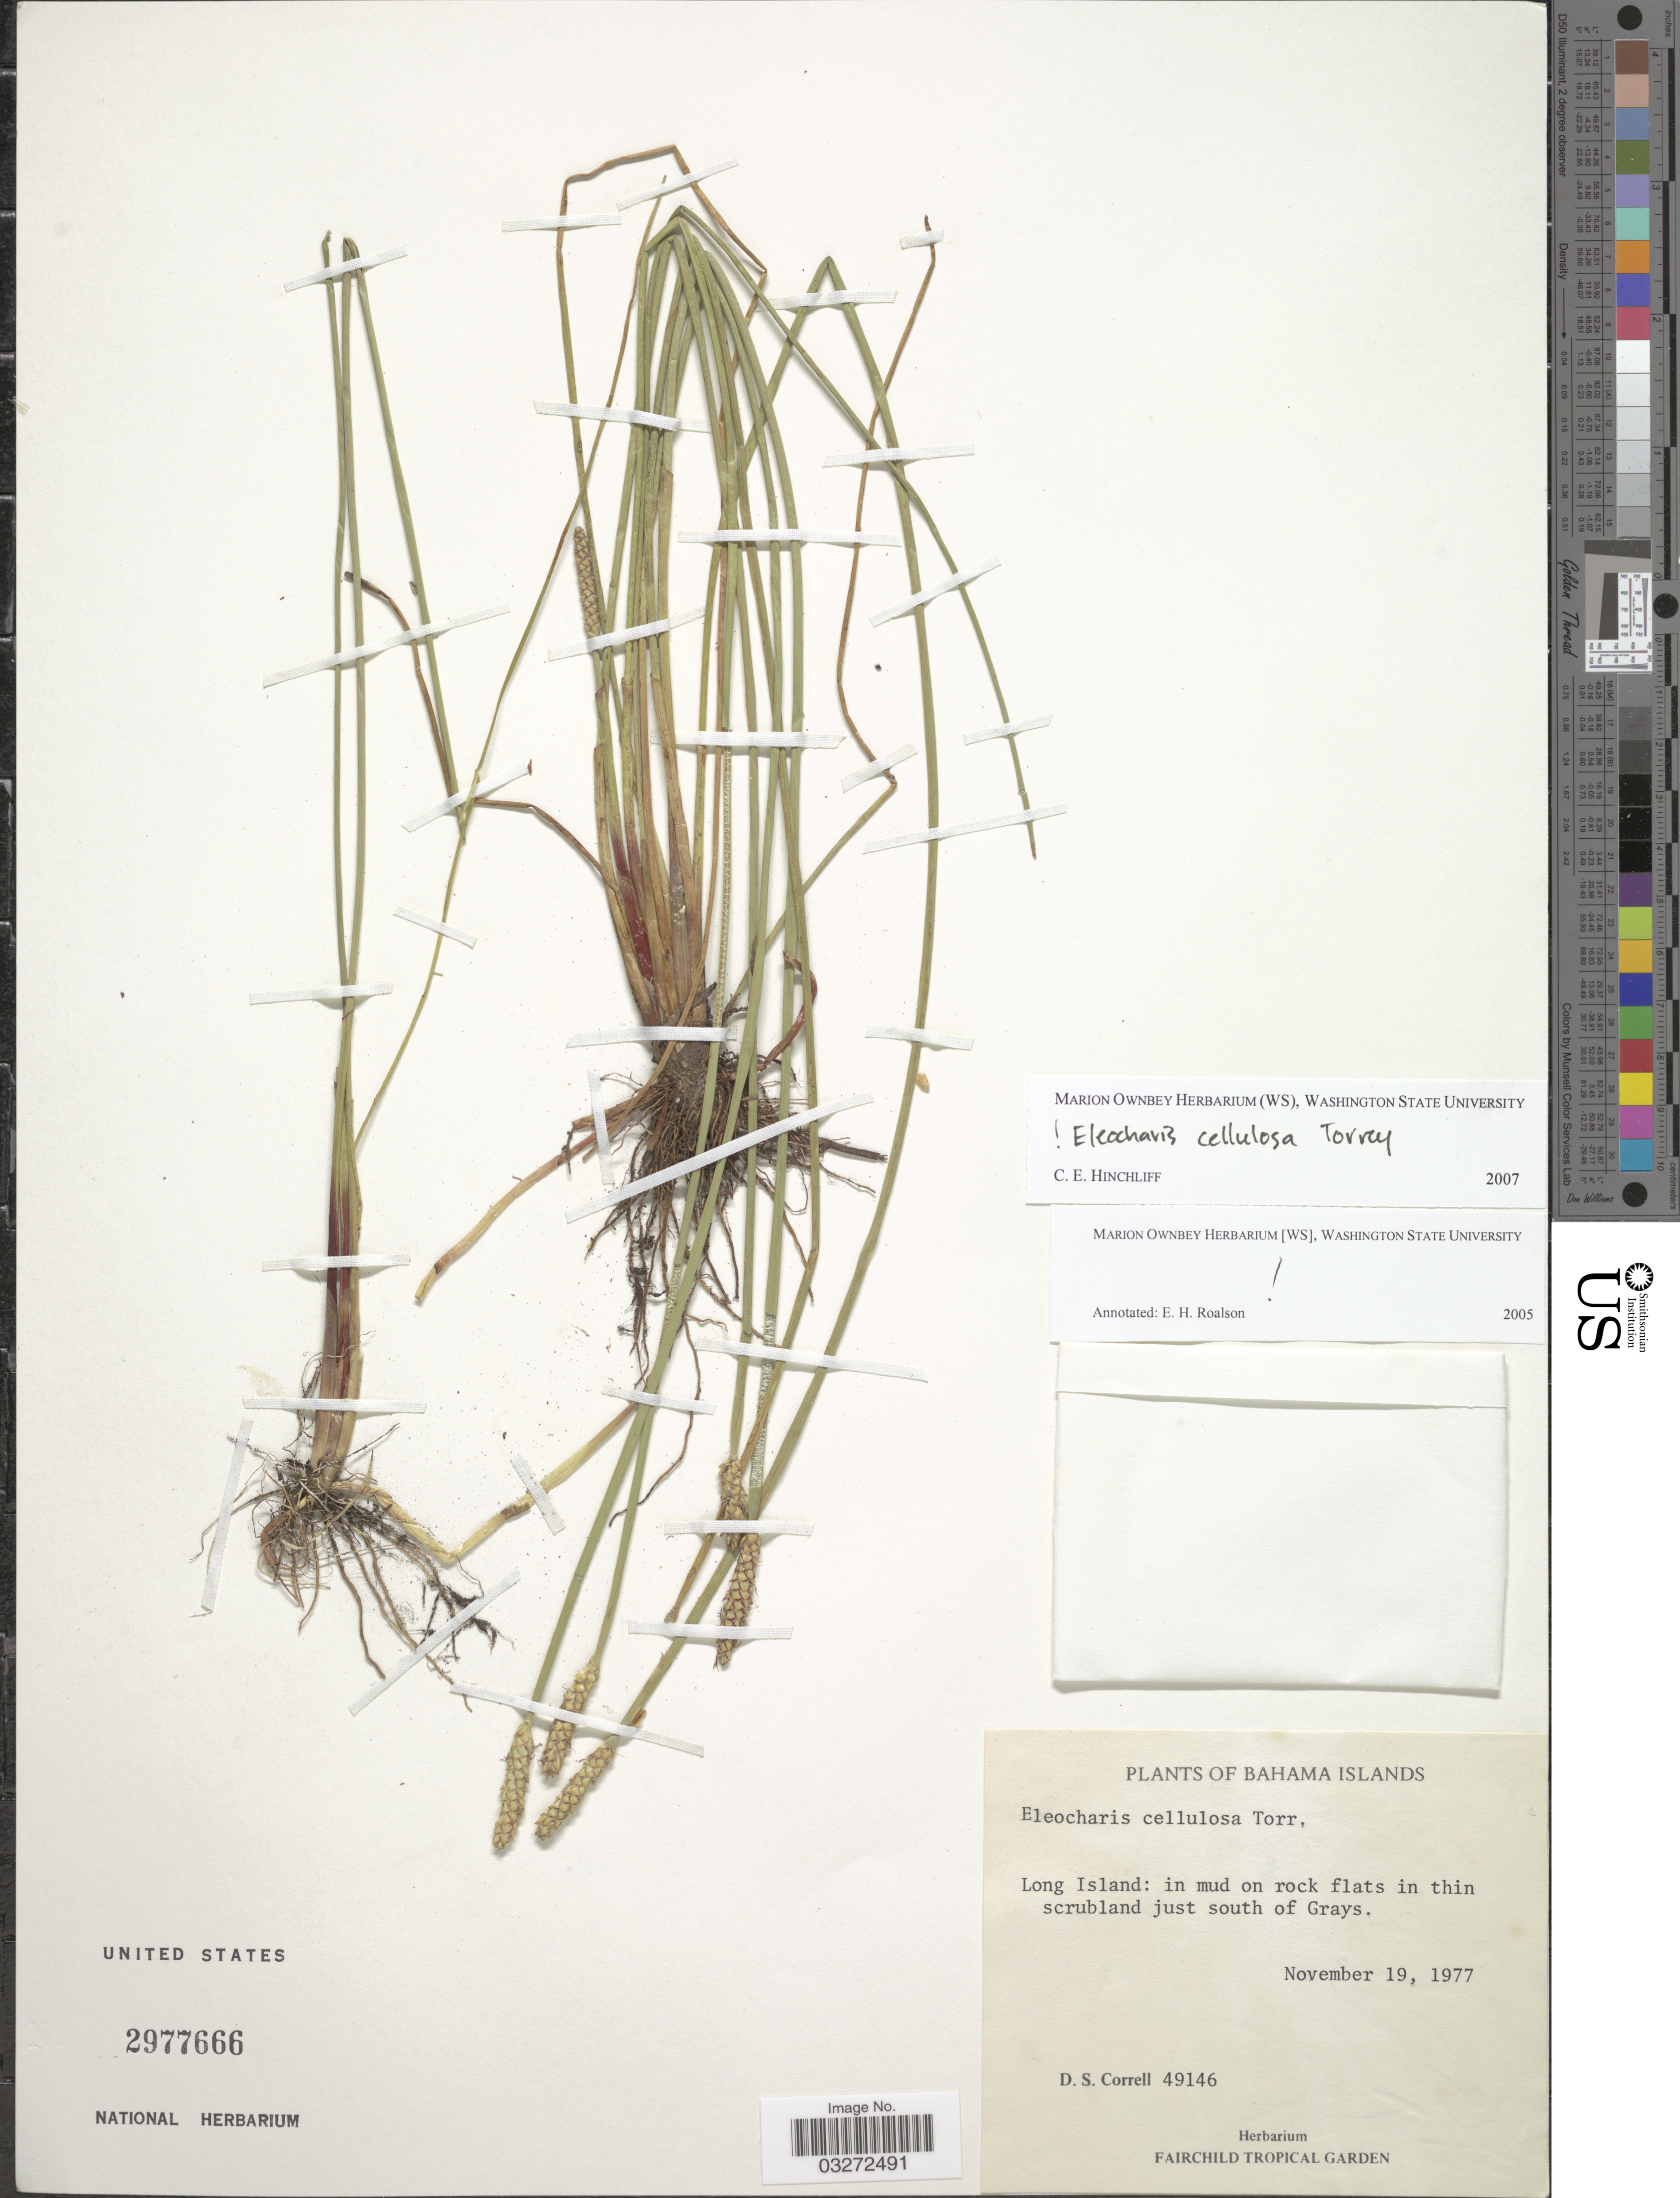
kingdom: Plantae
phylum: Tracheophyta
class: Liliopsida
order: Poales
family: Cyperaceae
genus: Eleocharis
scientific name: Eleocharis cellulosa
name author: Torr.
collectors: D. S. Correll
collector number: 49146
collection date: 1977-11-19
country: Bahamas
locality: Bahama Islands. Long Island: in mud on rock flats in thin scrubland just south of Grays.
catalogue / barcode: US 2977666